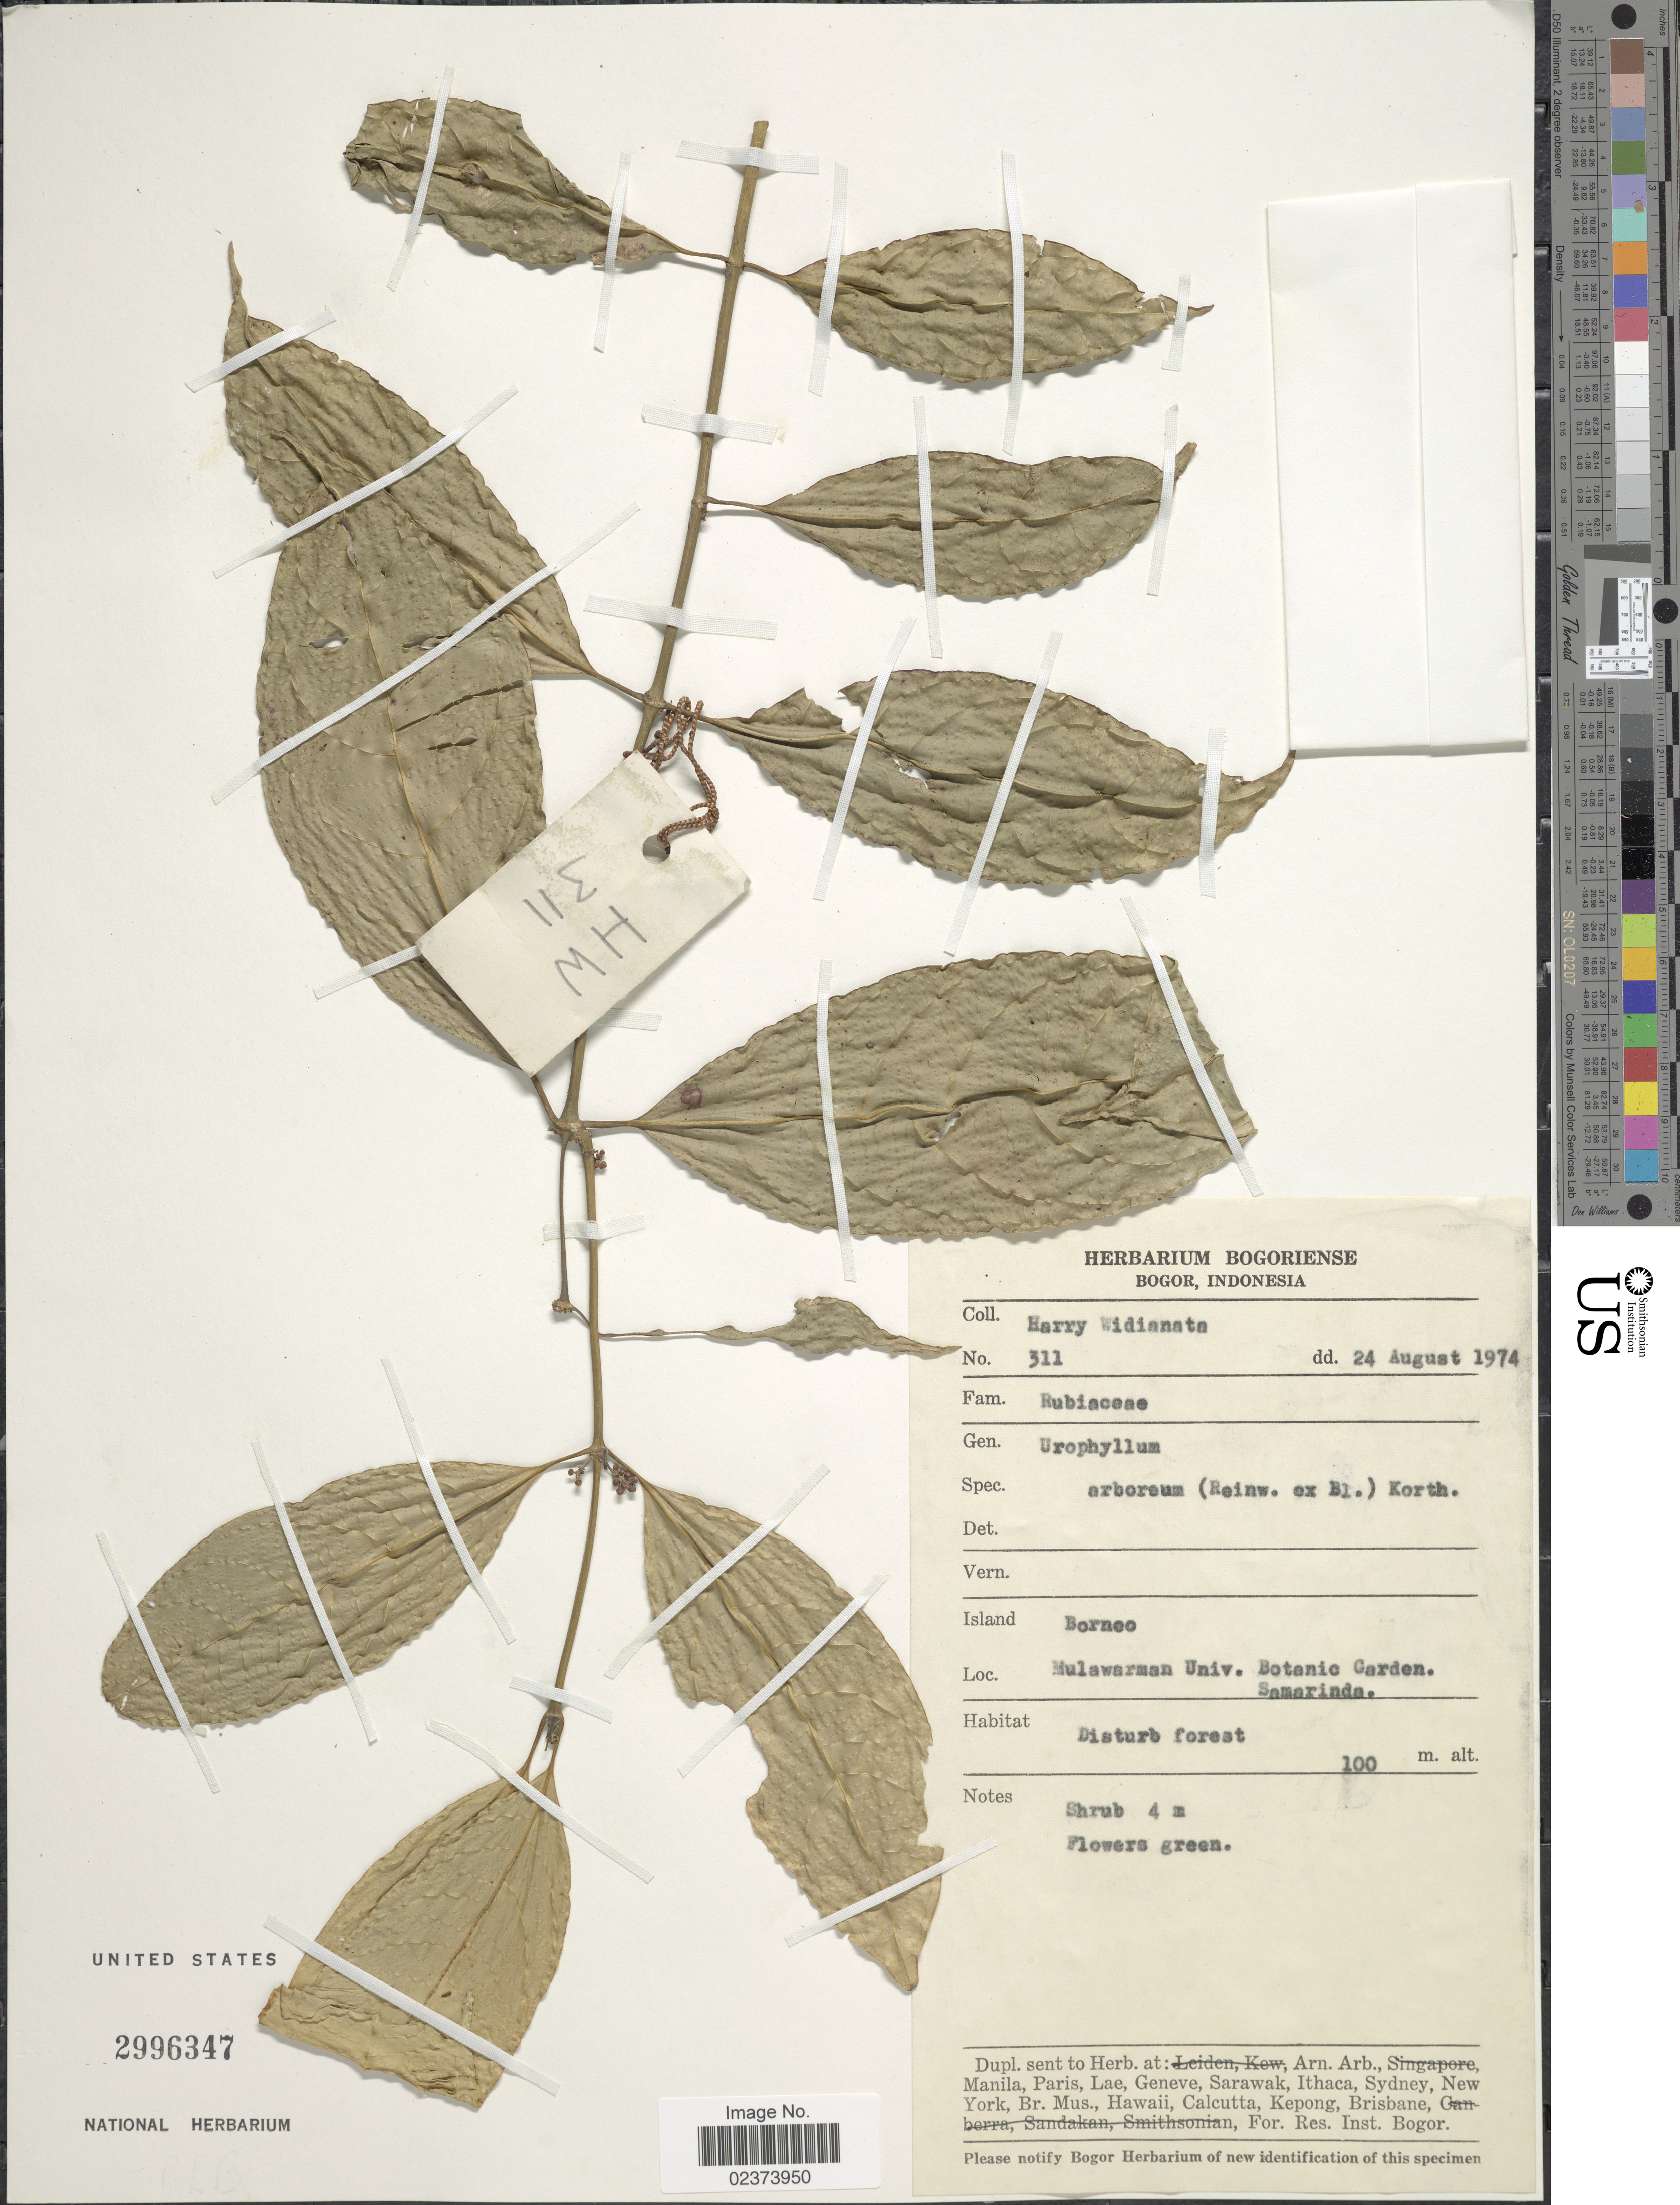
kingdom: Plantae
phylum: Tracheophyta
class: Magnoliopsida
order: Gentianales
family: Rubiaceae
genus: Urophyllum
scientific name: Urophyllum arboreum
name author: (Reinw. ex Blume) Korth.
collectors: H. Wiriadinata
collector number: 311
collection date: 1974-08-24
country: Indonesia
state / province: Kalimantan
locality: Island Borneo, Mulawarman Univ. Botanio Garden, Samarinda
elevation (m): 100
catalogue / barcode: US 2996347